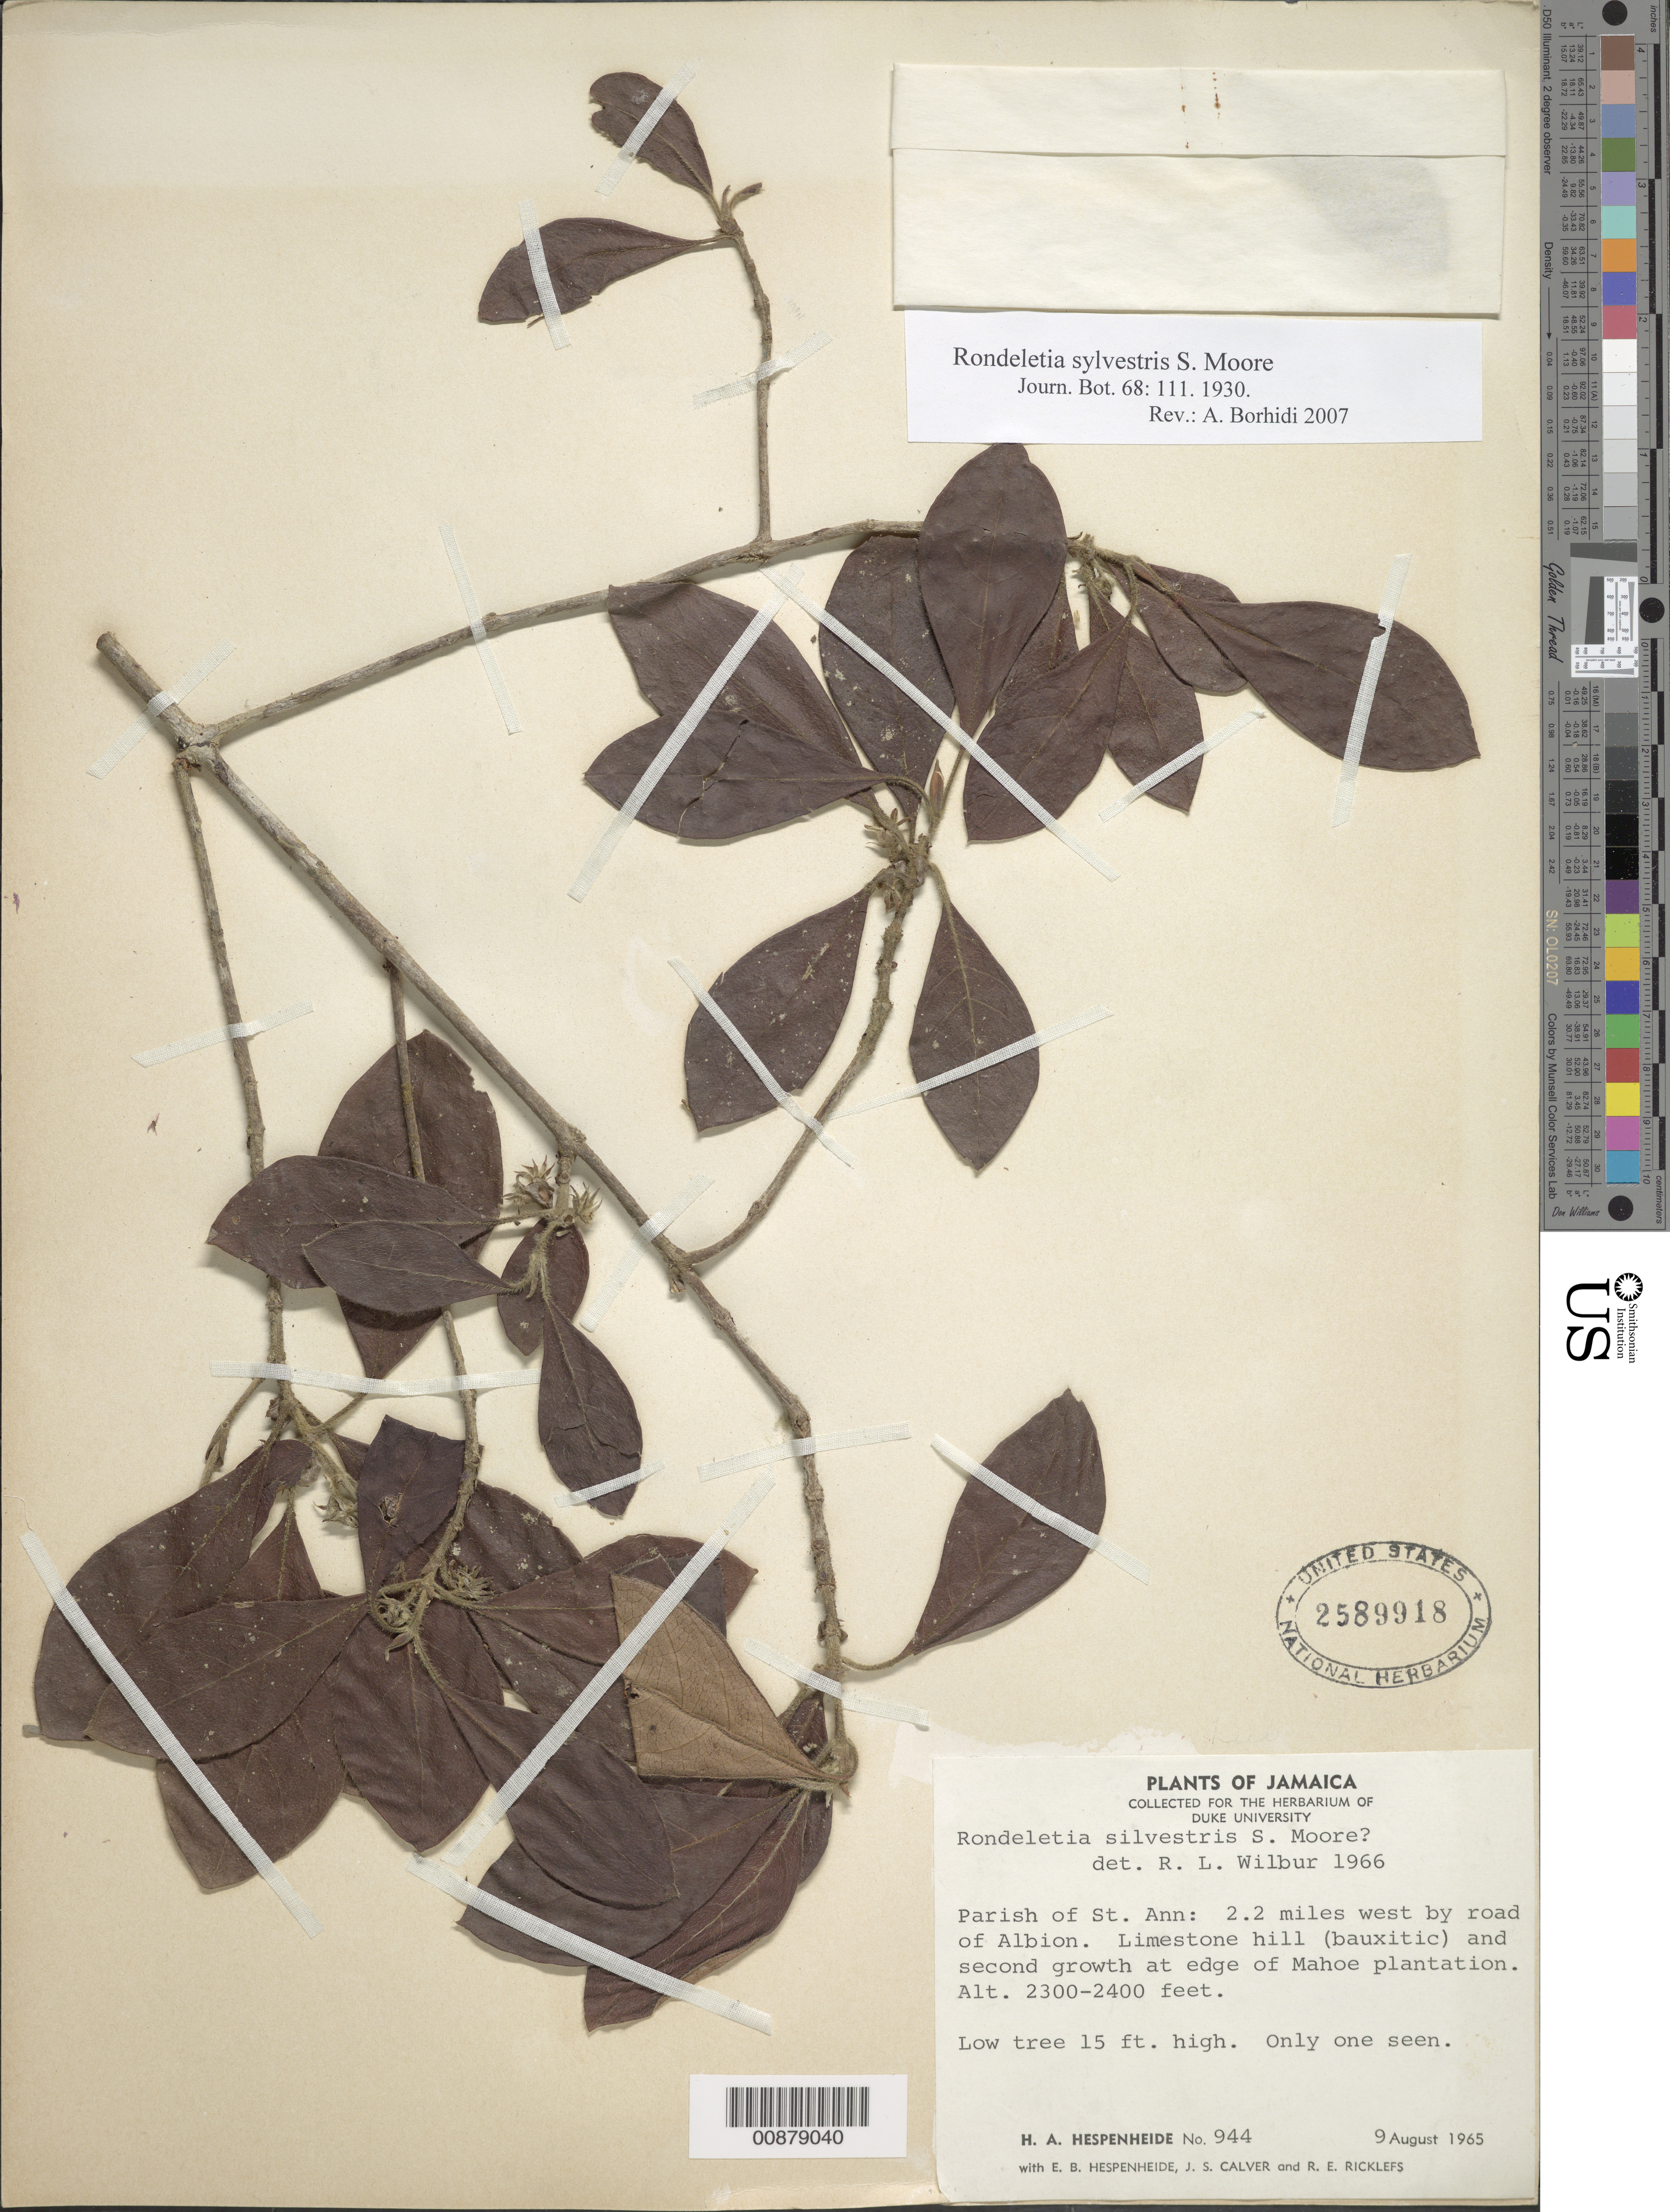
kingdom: Plantae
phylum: Tracheophyta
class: Magnoliopsida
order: Gentianales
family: Rubiaceae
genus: Rondeletia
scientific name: Rondeletia sylvestris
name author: S. Moore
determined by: Borhidi, Attila L.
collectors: H. A. Hespenheide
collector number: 944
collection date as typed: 09 Aug 1965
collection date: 1965-08-09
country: Jamaica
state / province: Saint Ann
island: Jamaica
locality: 2.2 mi. W by road of Albion.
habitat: Limestone hill (bauxitic) and second growth at edge of Mahoe Plantation.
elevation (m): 701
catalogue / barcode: US 2589918